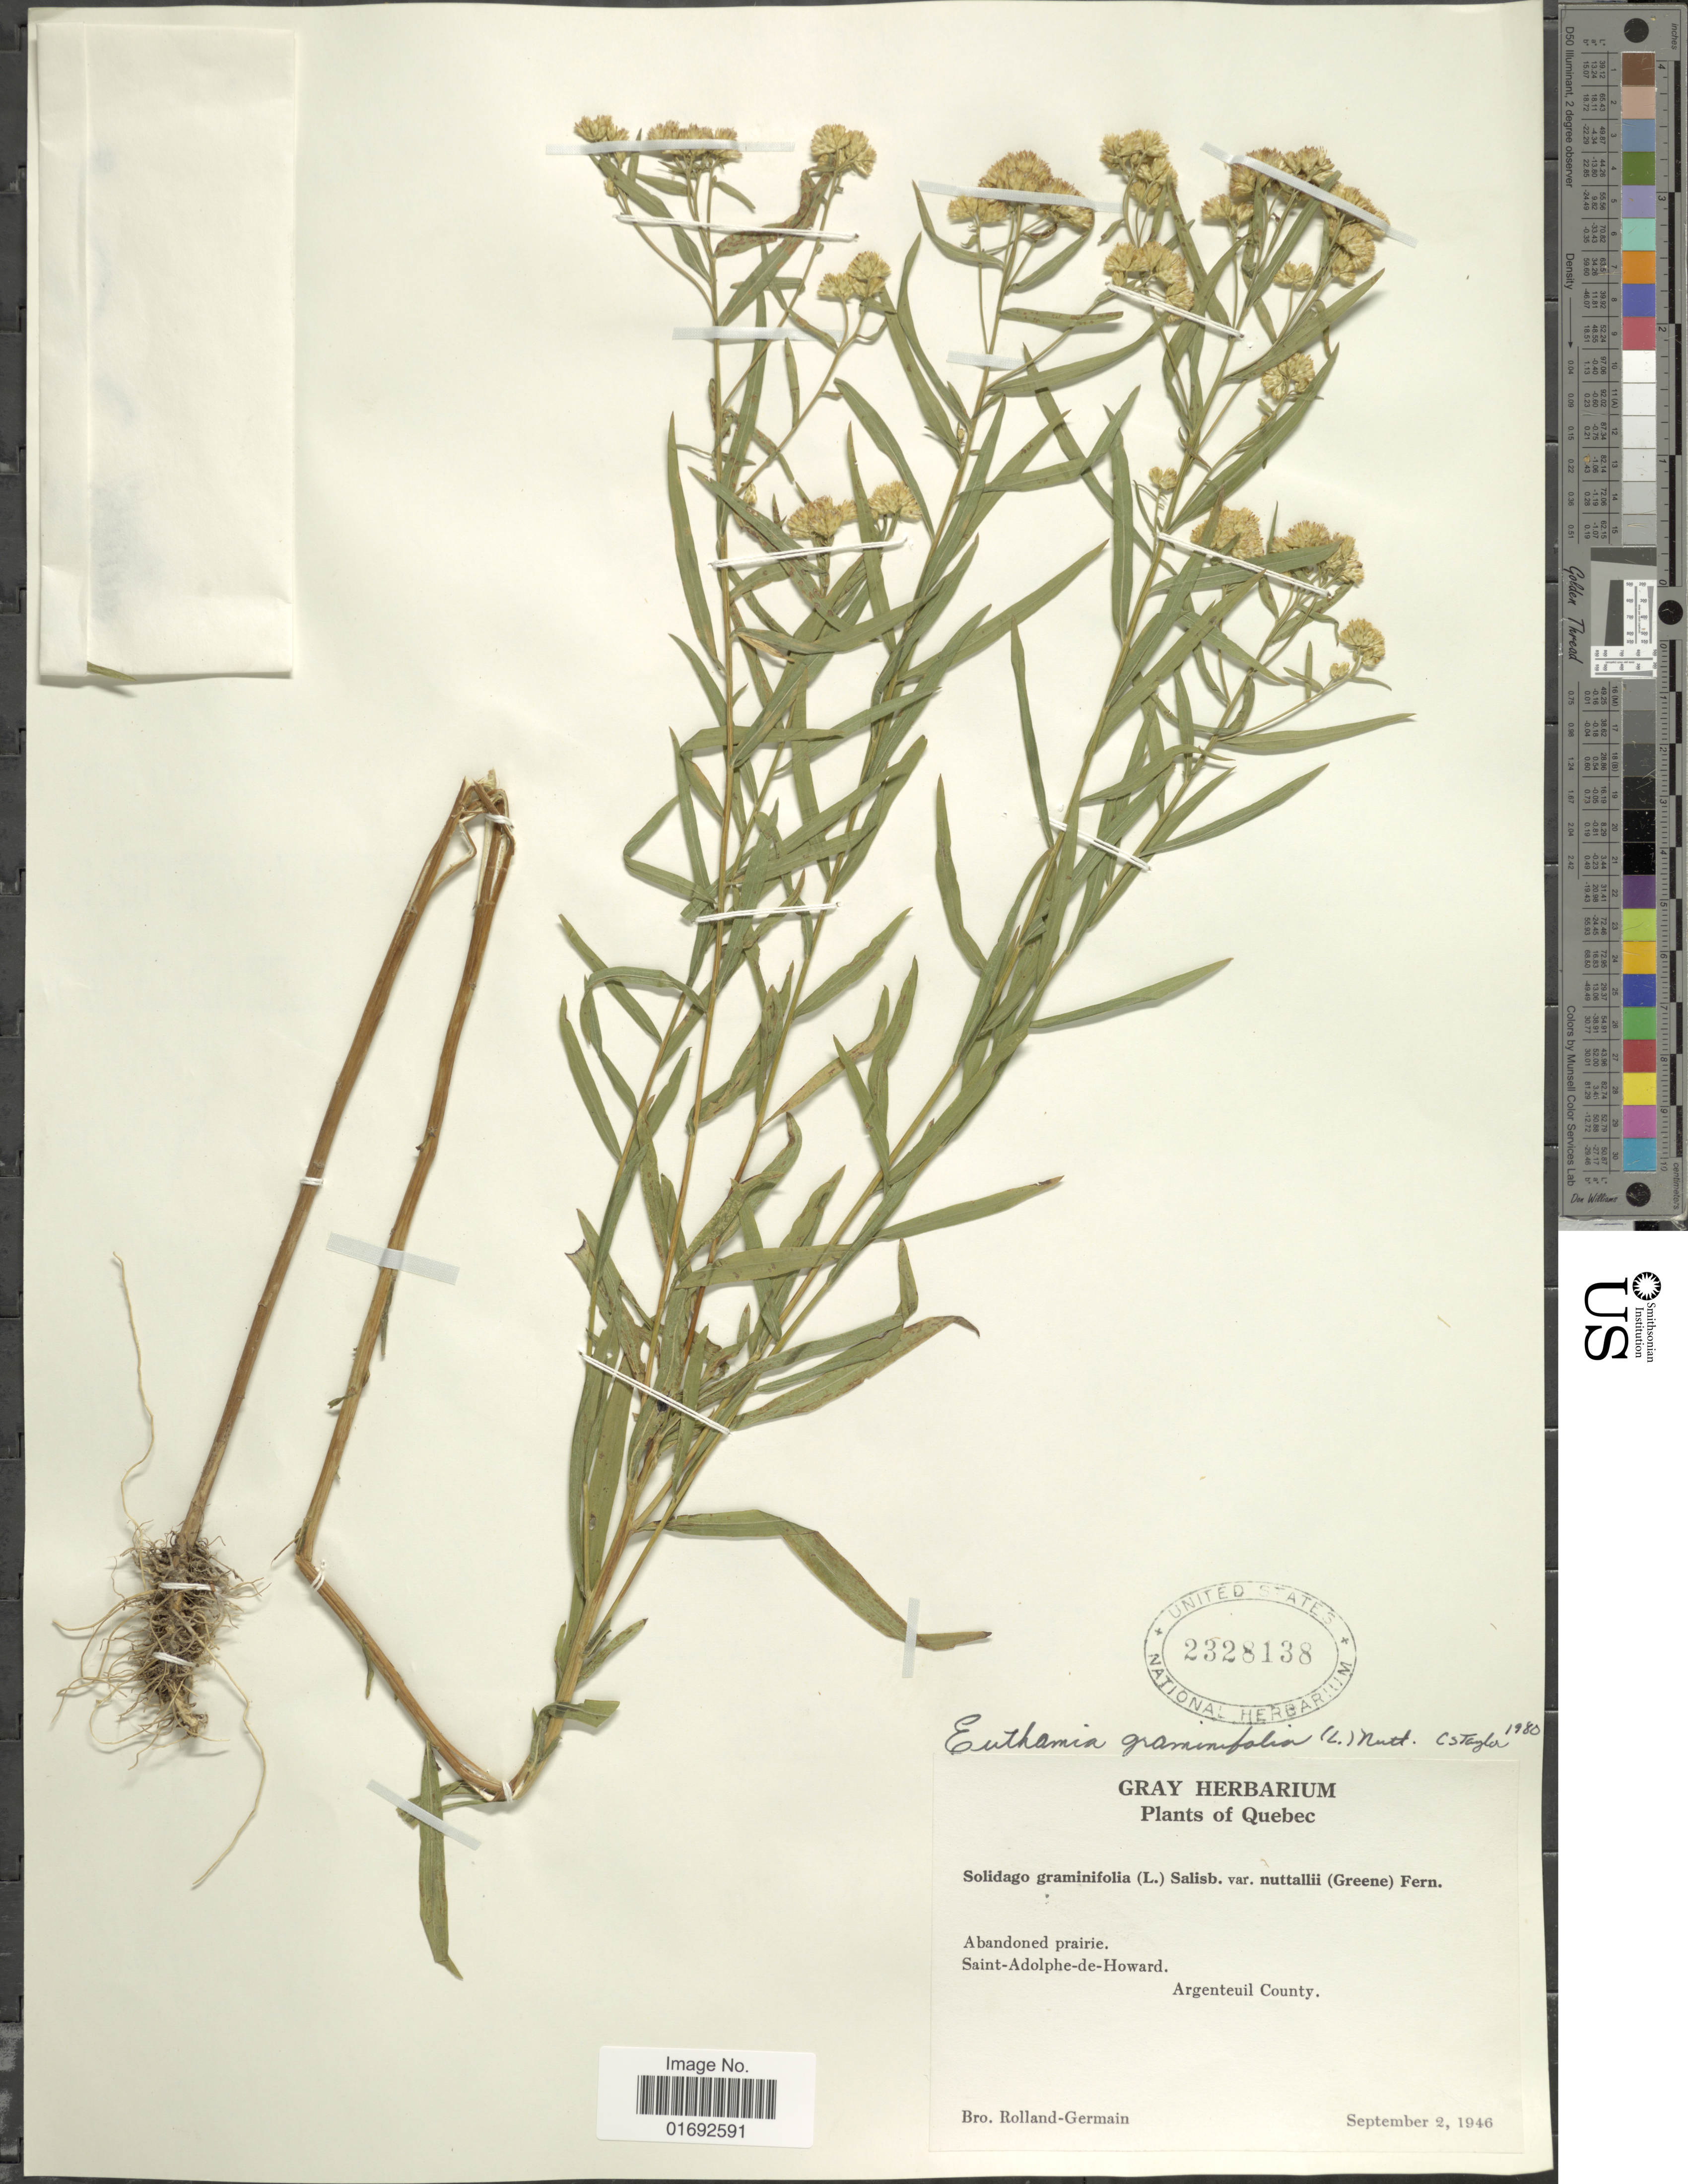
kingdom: Plantae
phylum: Tracheophyta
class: Magnoliopsida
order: Asterales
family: Asteraceae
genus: Euthamia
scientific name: Euthamia graminifolia var. nuttalii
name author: (S.W. Greene) W. Stone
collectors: Rolland-Germain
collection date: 1946-09-02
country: Canada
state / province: Quebec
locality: Saint-Adolphe-de-Howard, Argenteuil County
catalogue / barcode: US 2328138